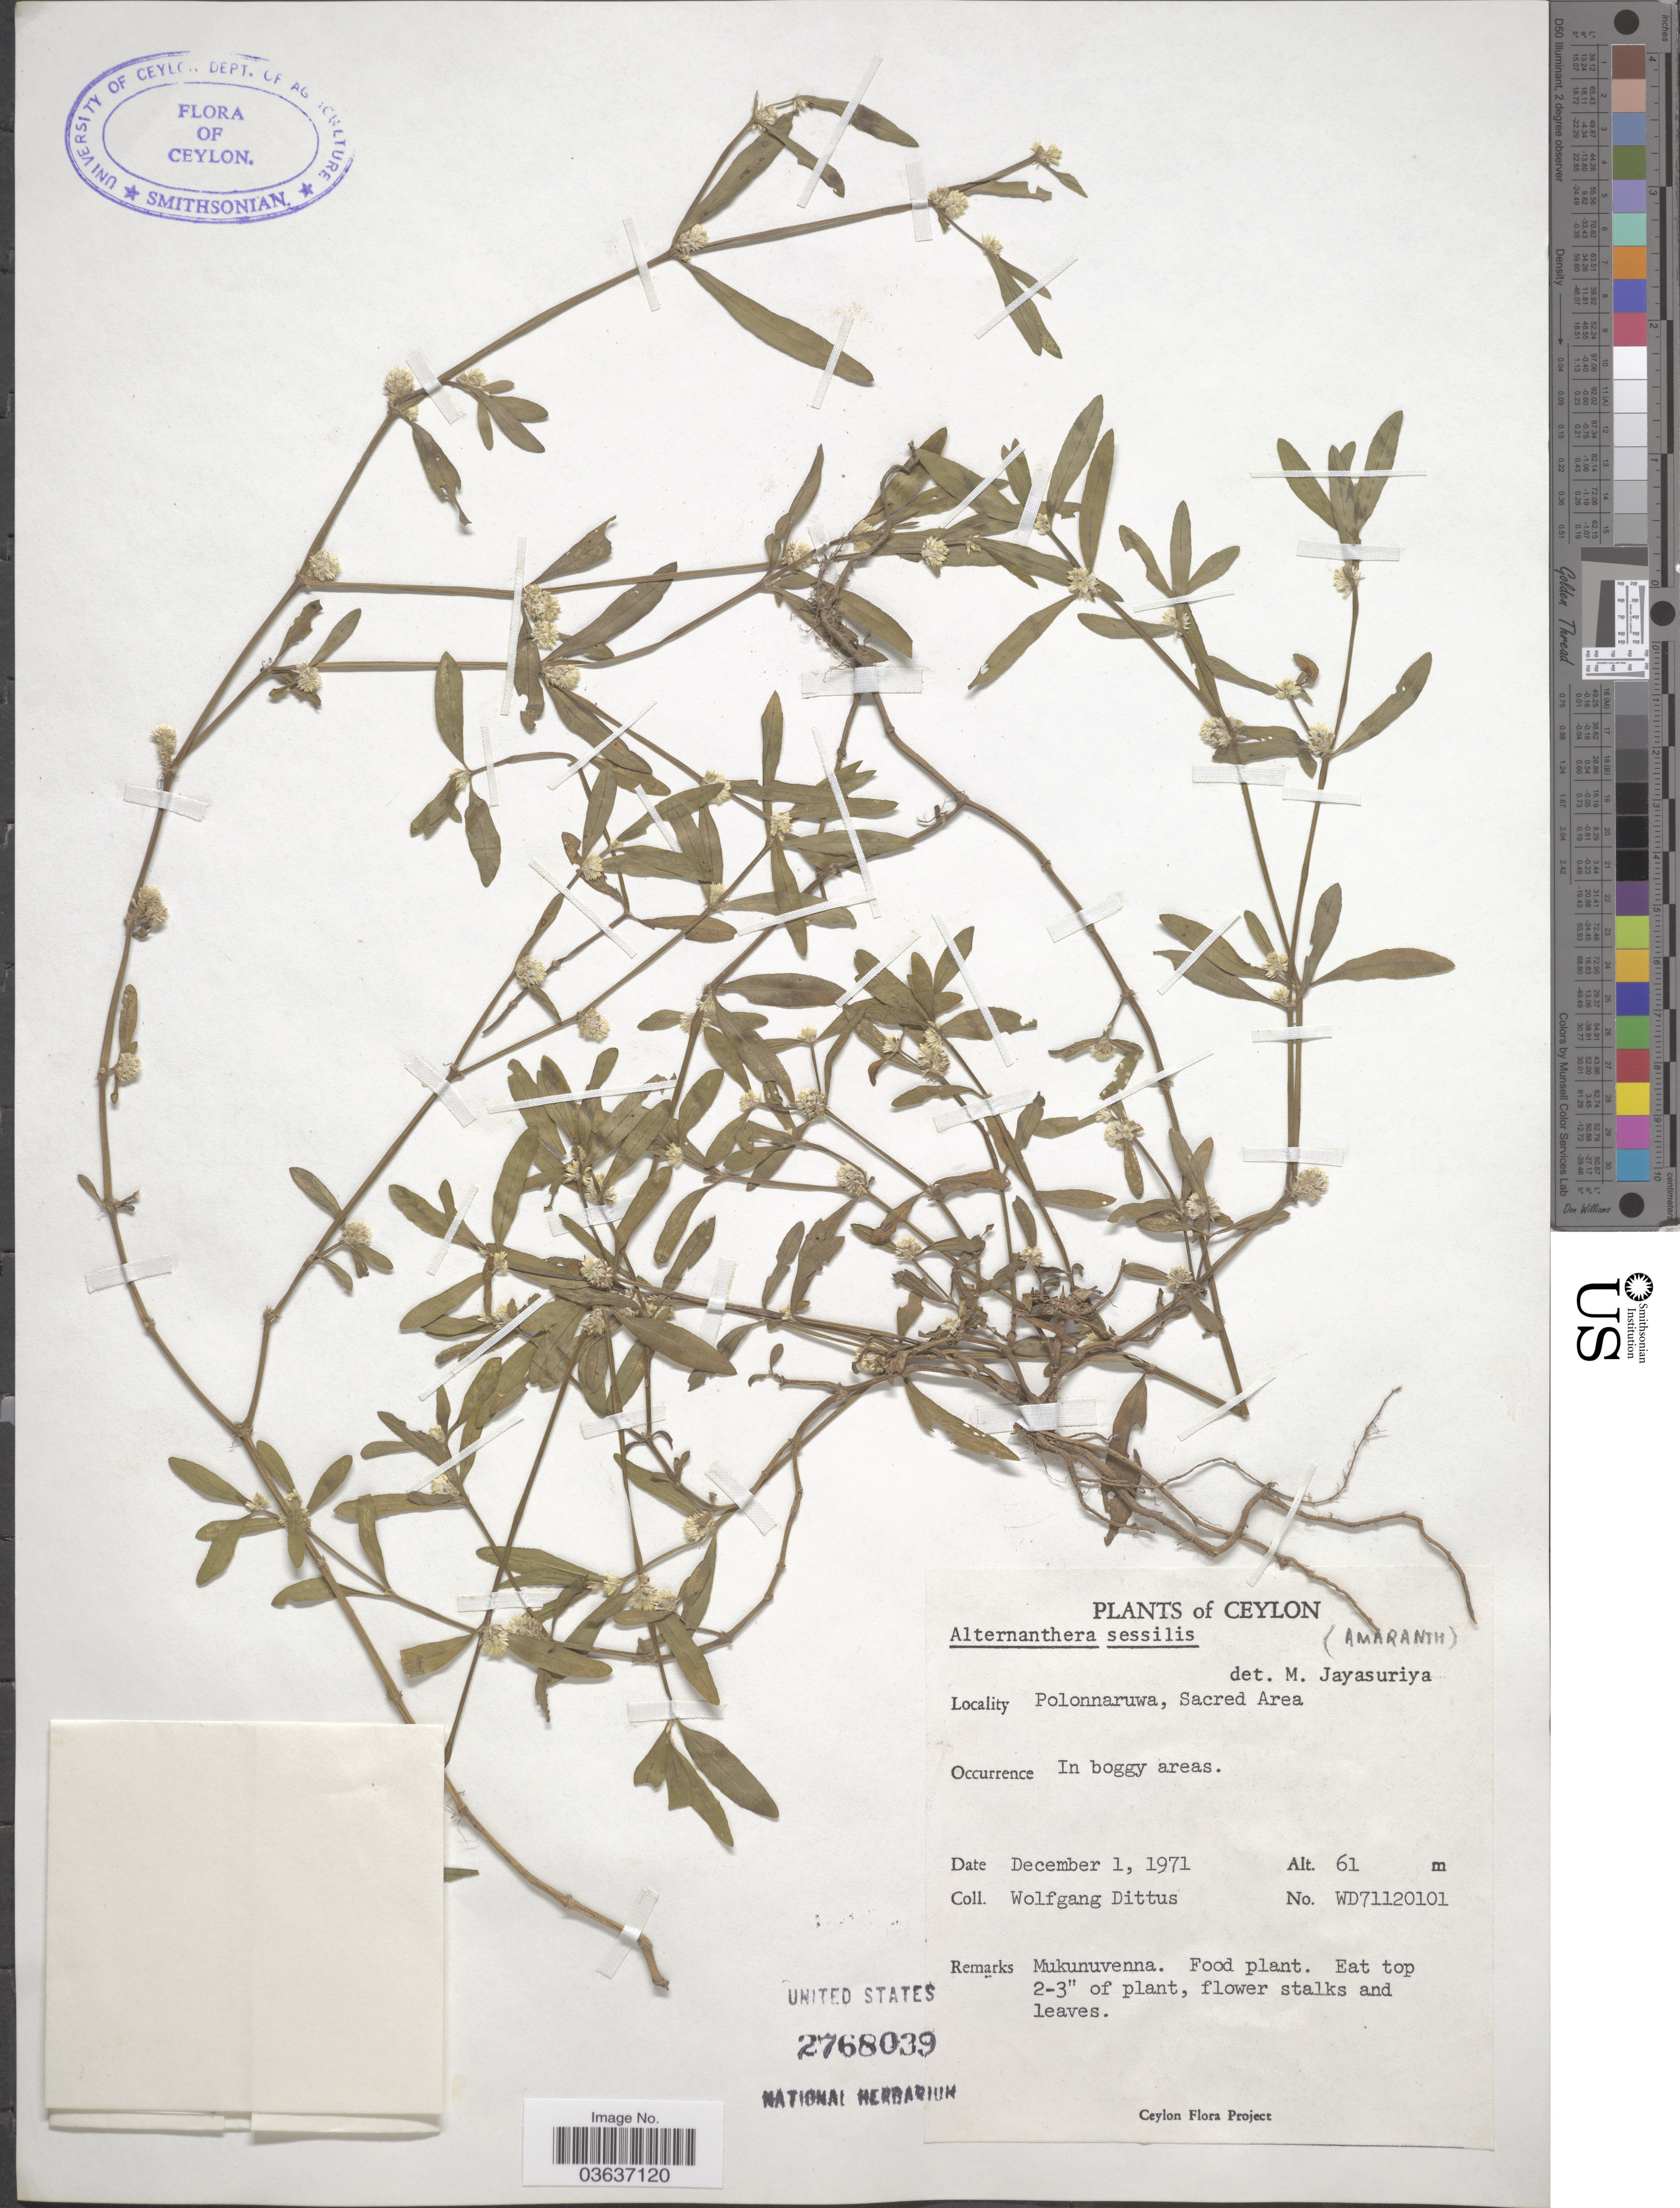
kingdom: Plantae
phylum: Tracheophyta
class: Magnoliopsida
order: Caryophyllales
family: Amaranthaceae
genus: Alternanthera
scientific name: Alternanthera sessilis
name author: (L.) DC.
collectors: W. Dittus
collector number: WD71120101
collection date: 1971-12-01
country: Sri Lanka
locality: Ceylon. Polonnaruwa, Sacred Area.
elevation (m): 61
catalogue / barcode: US 2768039